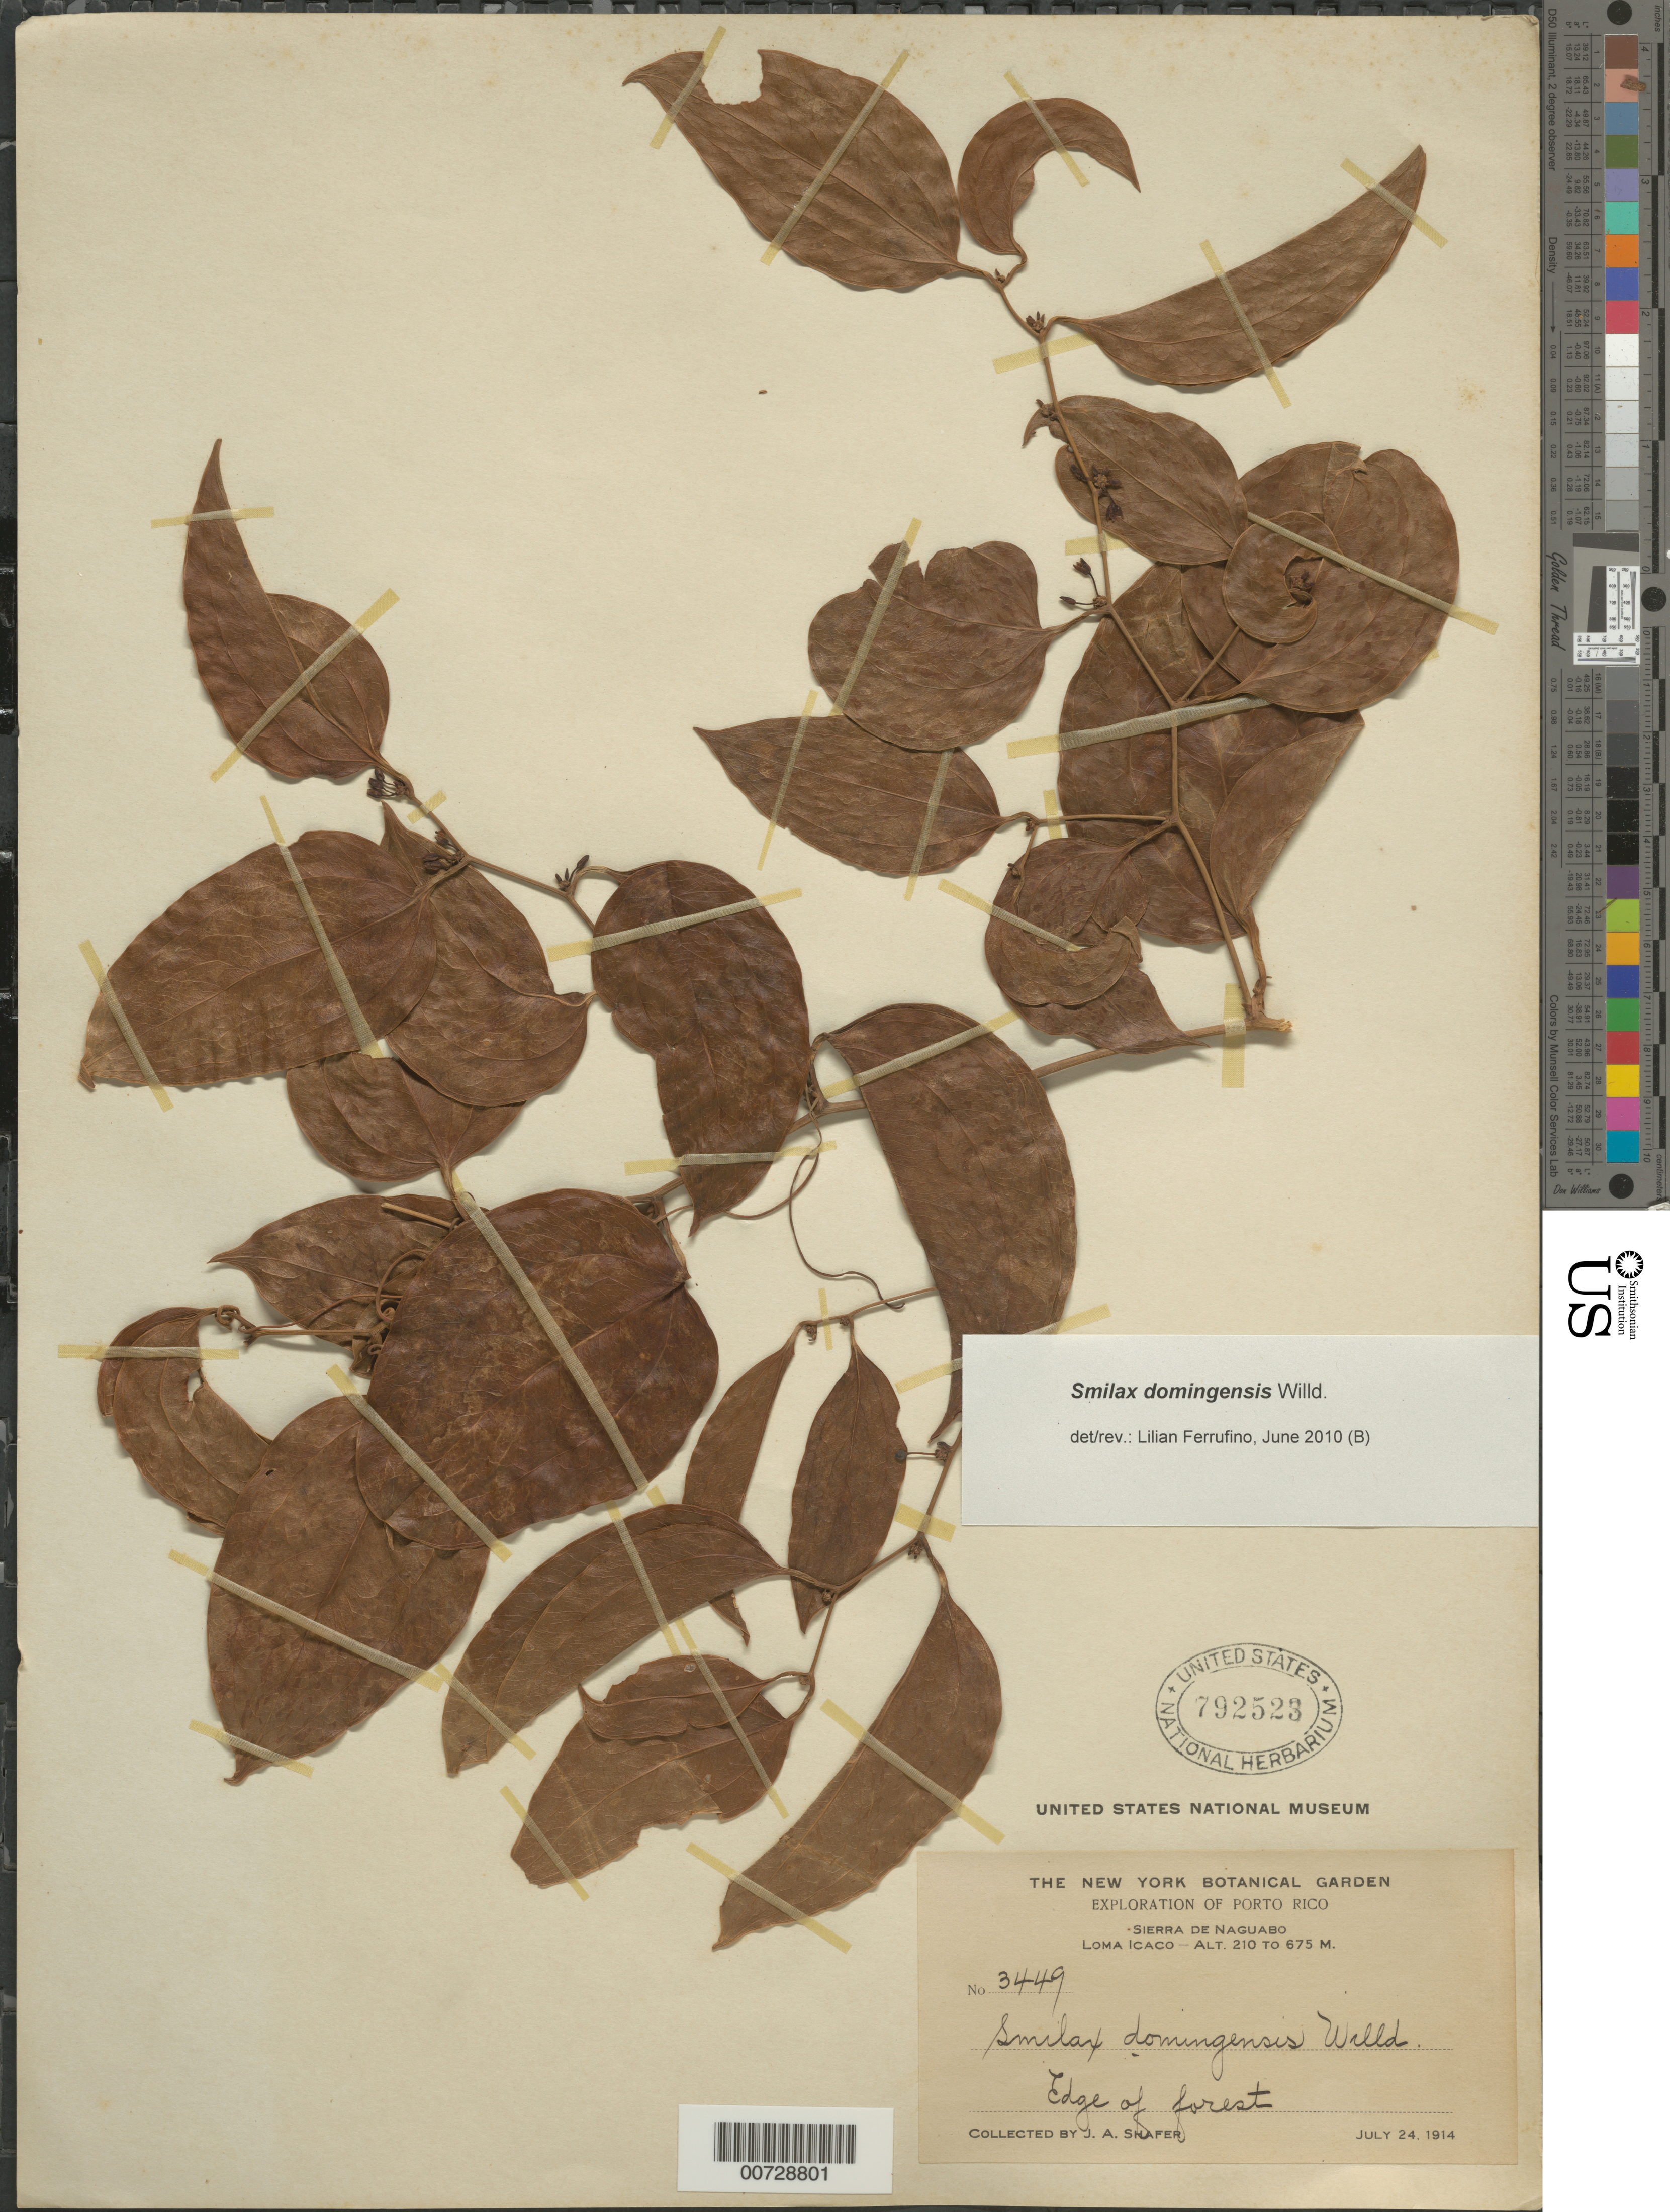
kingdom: Plantae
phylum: Tracheophyta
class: Liliopsida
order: Liliales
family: Smilacaceae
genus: Smilax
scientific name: Smilax domingensis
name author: Willd.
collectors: J. A. Shafer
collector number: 3449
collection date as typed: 24 Jul 1914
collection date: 1914-07-24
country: Puerto Rico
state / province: Naguabo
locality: Sierra de Naguabo, Loma Icaco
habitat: Edge of forest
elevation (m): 210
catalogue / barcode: US 792523